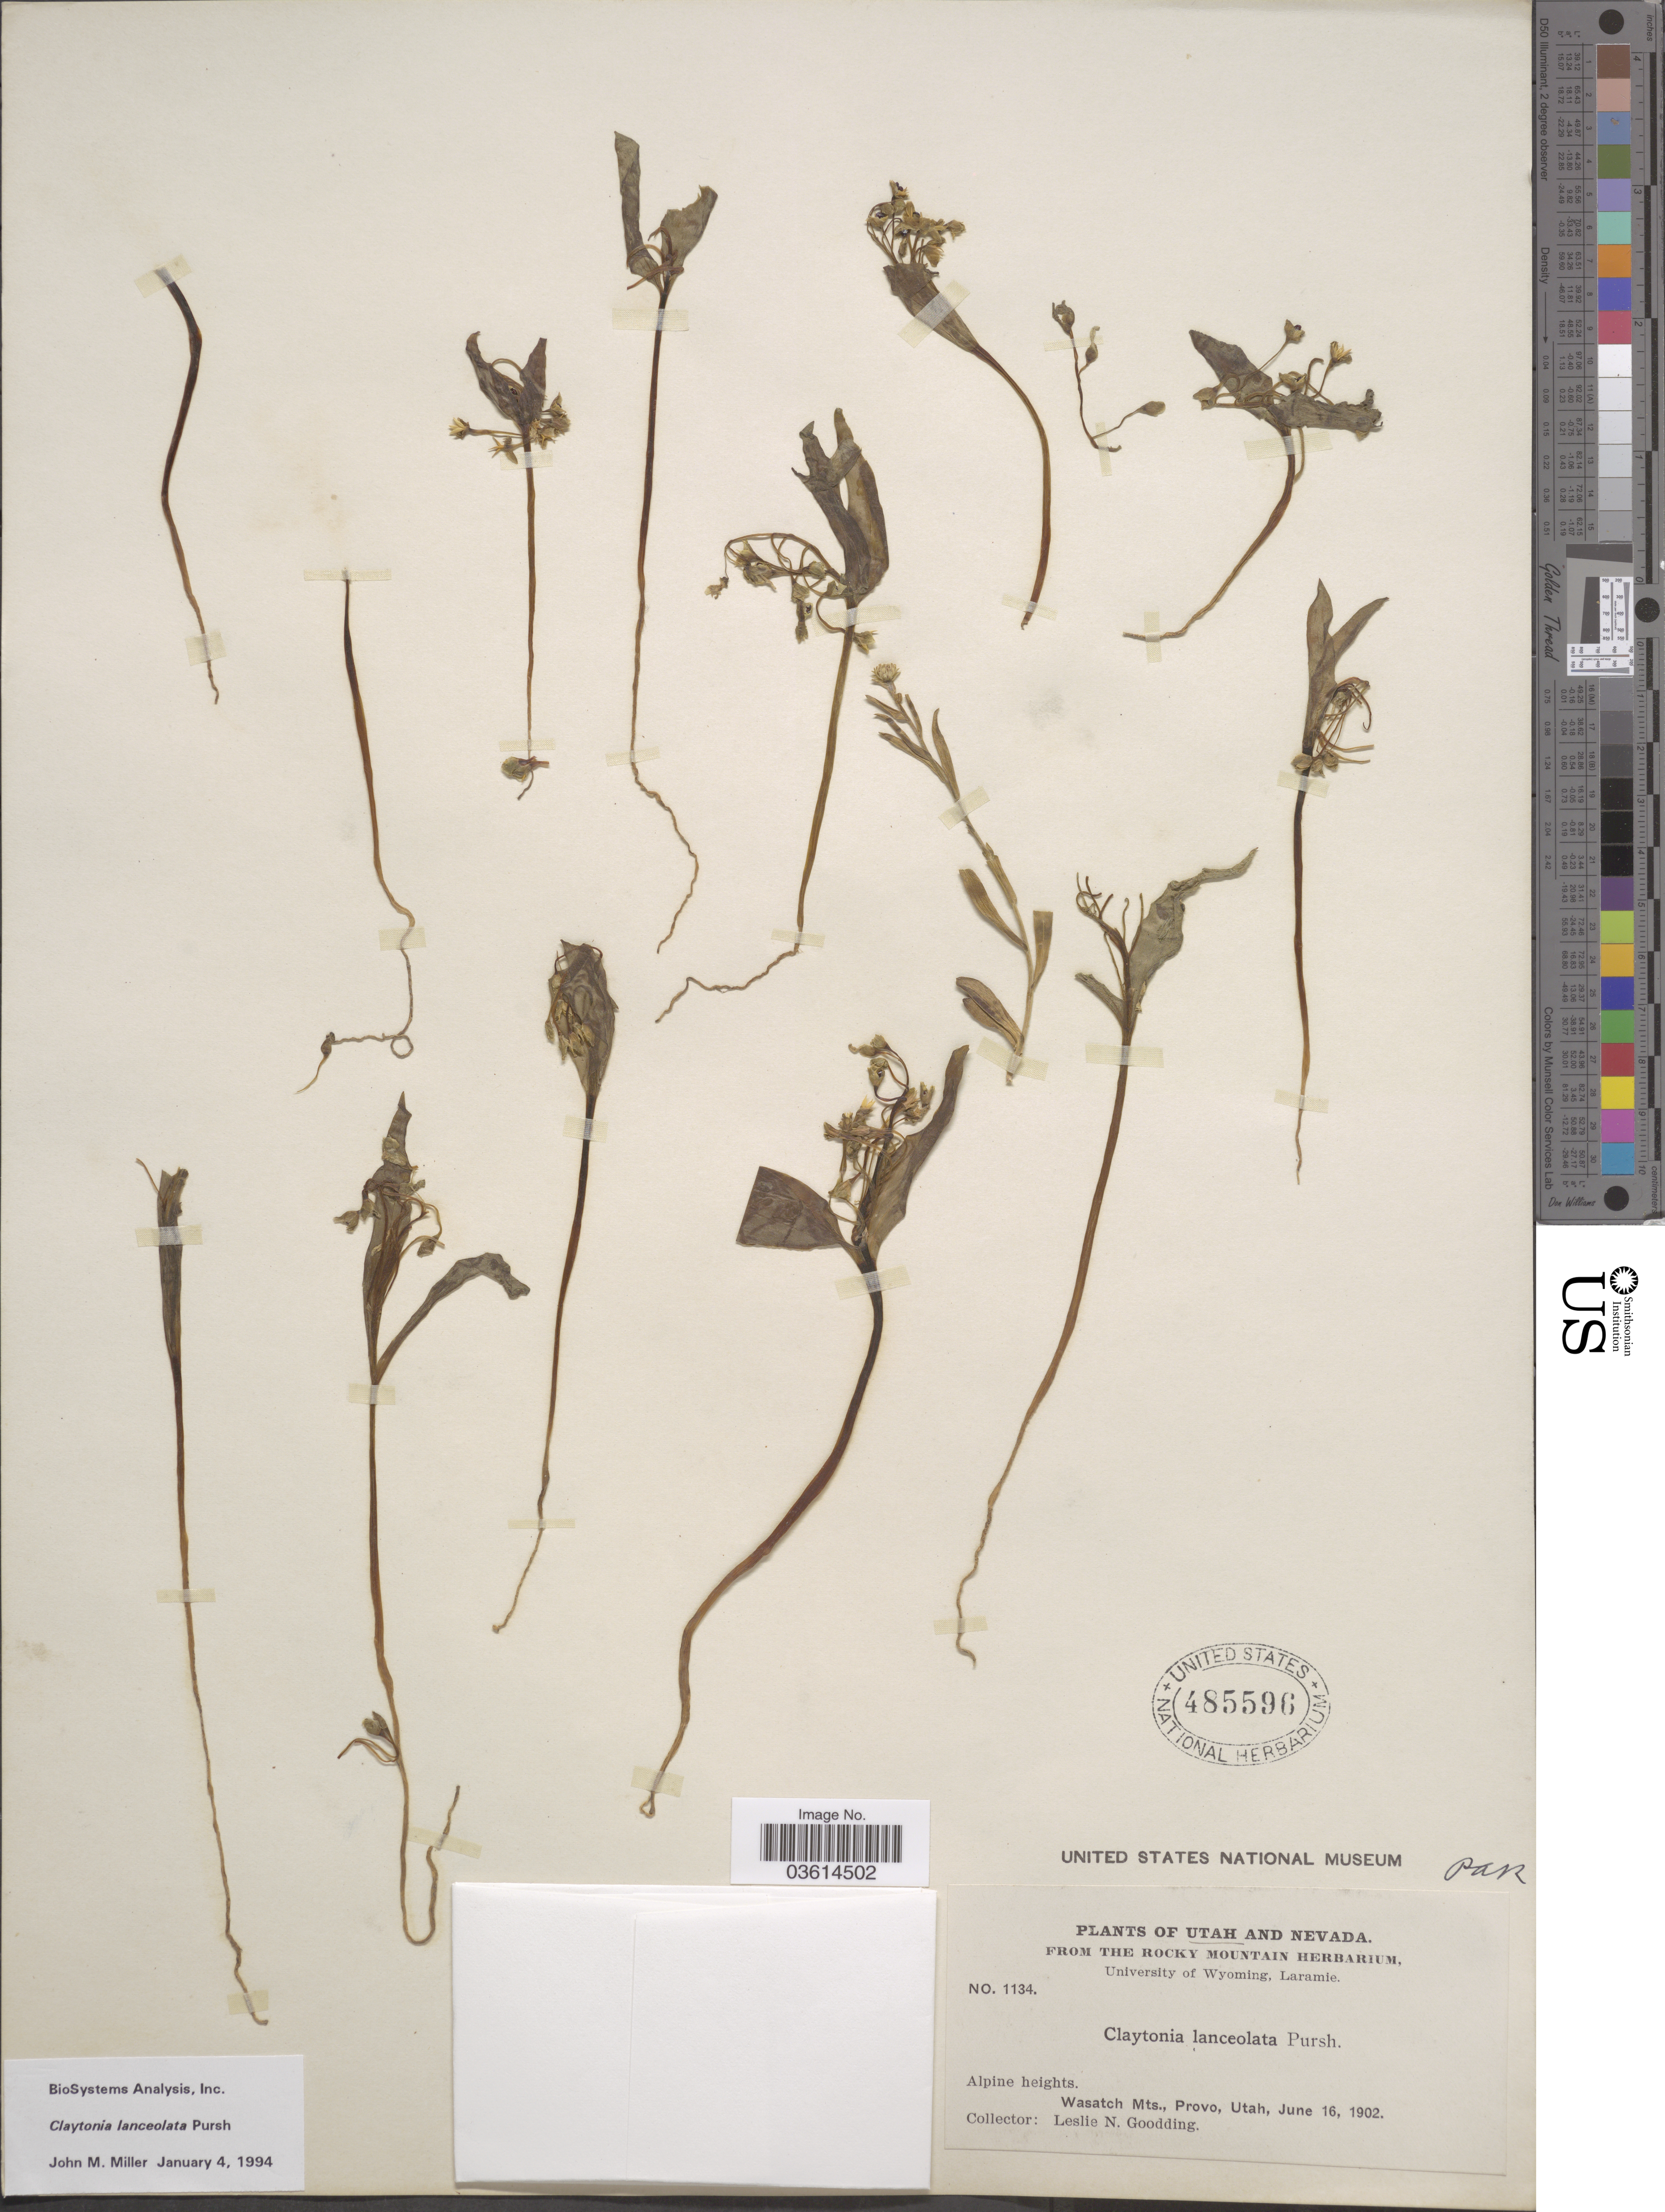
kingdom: Plantae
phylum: Tracheophyta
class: Magnoliopsida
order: Caryophyllales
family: Montiaceae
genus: Claytonia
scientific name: Claytonia lanceolata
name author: Pursh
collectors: L. N. Goodding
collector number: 1134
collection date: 1902-06-16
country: United States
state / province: Utah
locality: Alpine heights. Wasatch Mts., Provo.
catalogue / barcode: US 485596